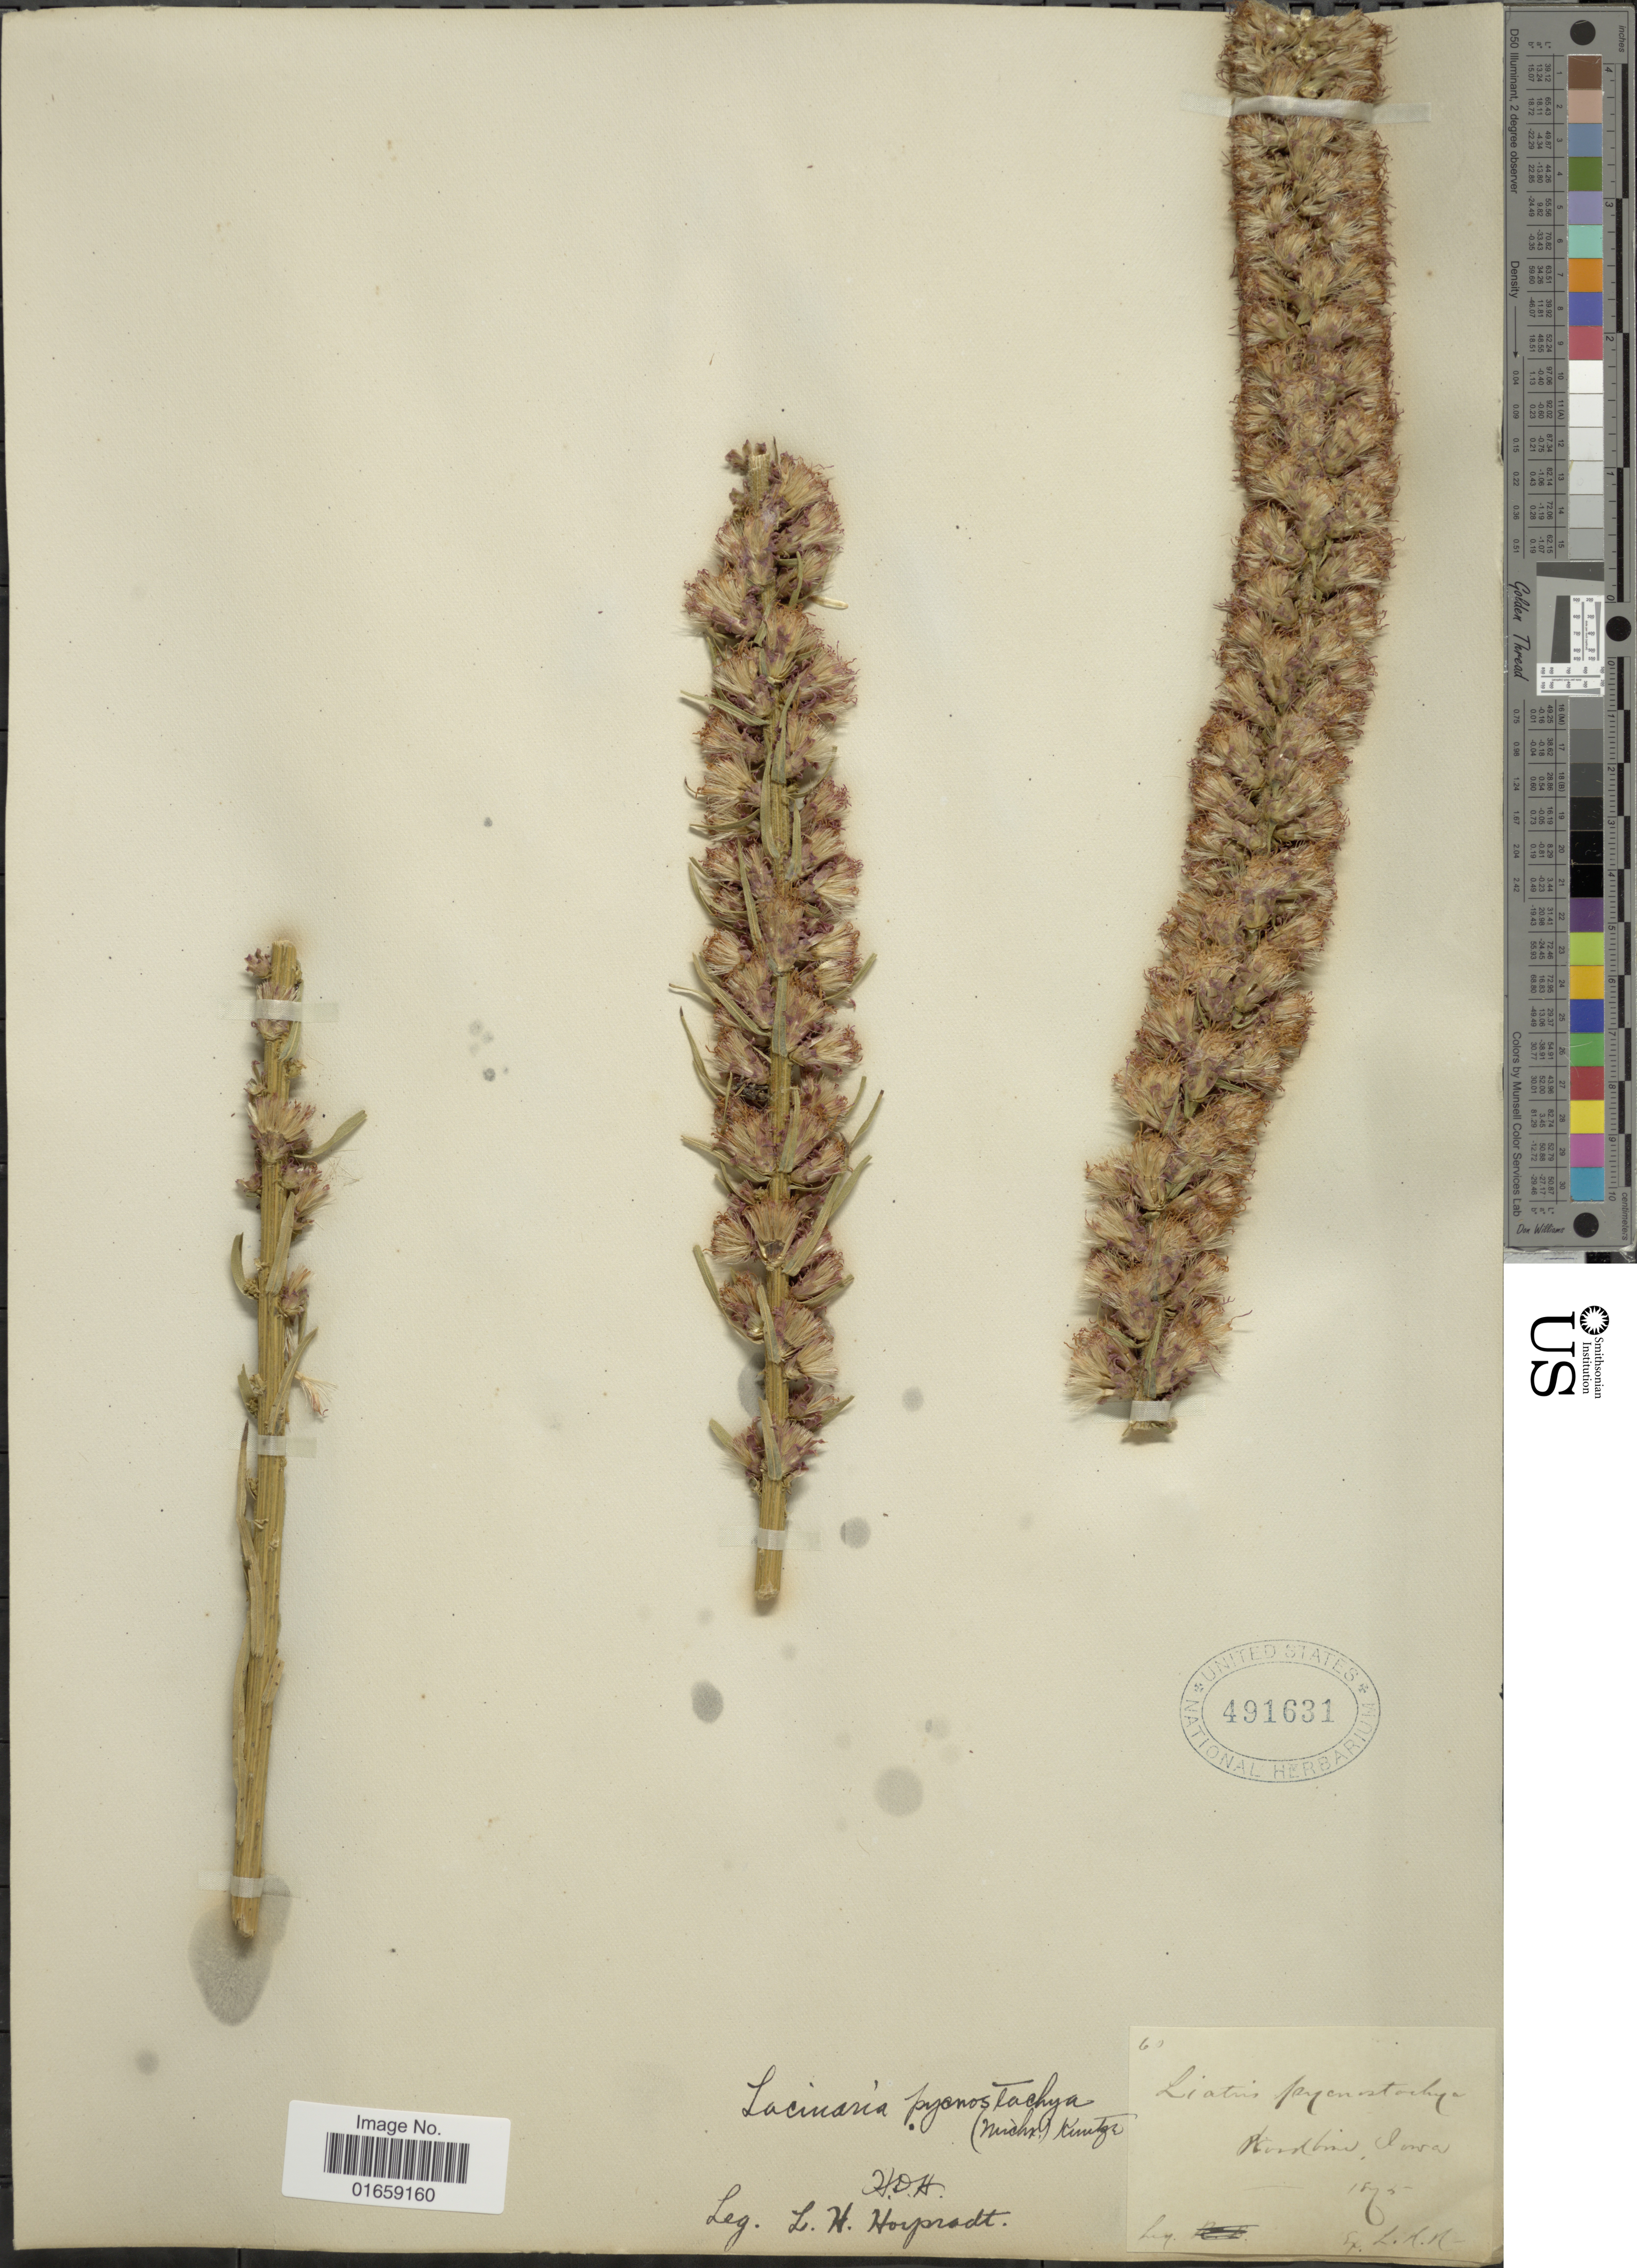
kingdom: Plantae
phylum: Tracheophyta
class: Magnoliopsida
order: Asterales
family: Asteraceae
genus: Liatris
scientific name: Liatris pycnostachya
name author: Michx.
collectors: L. Horpradt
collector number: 60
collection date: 1895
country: United States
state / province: Iowa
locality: Woodbine.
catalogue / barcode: US 491631